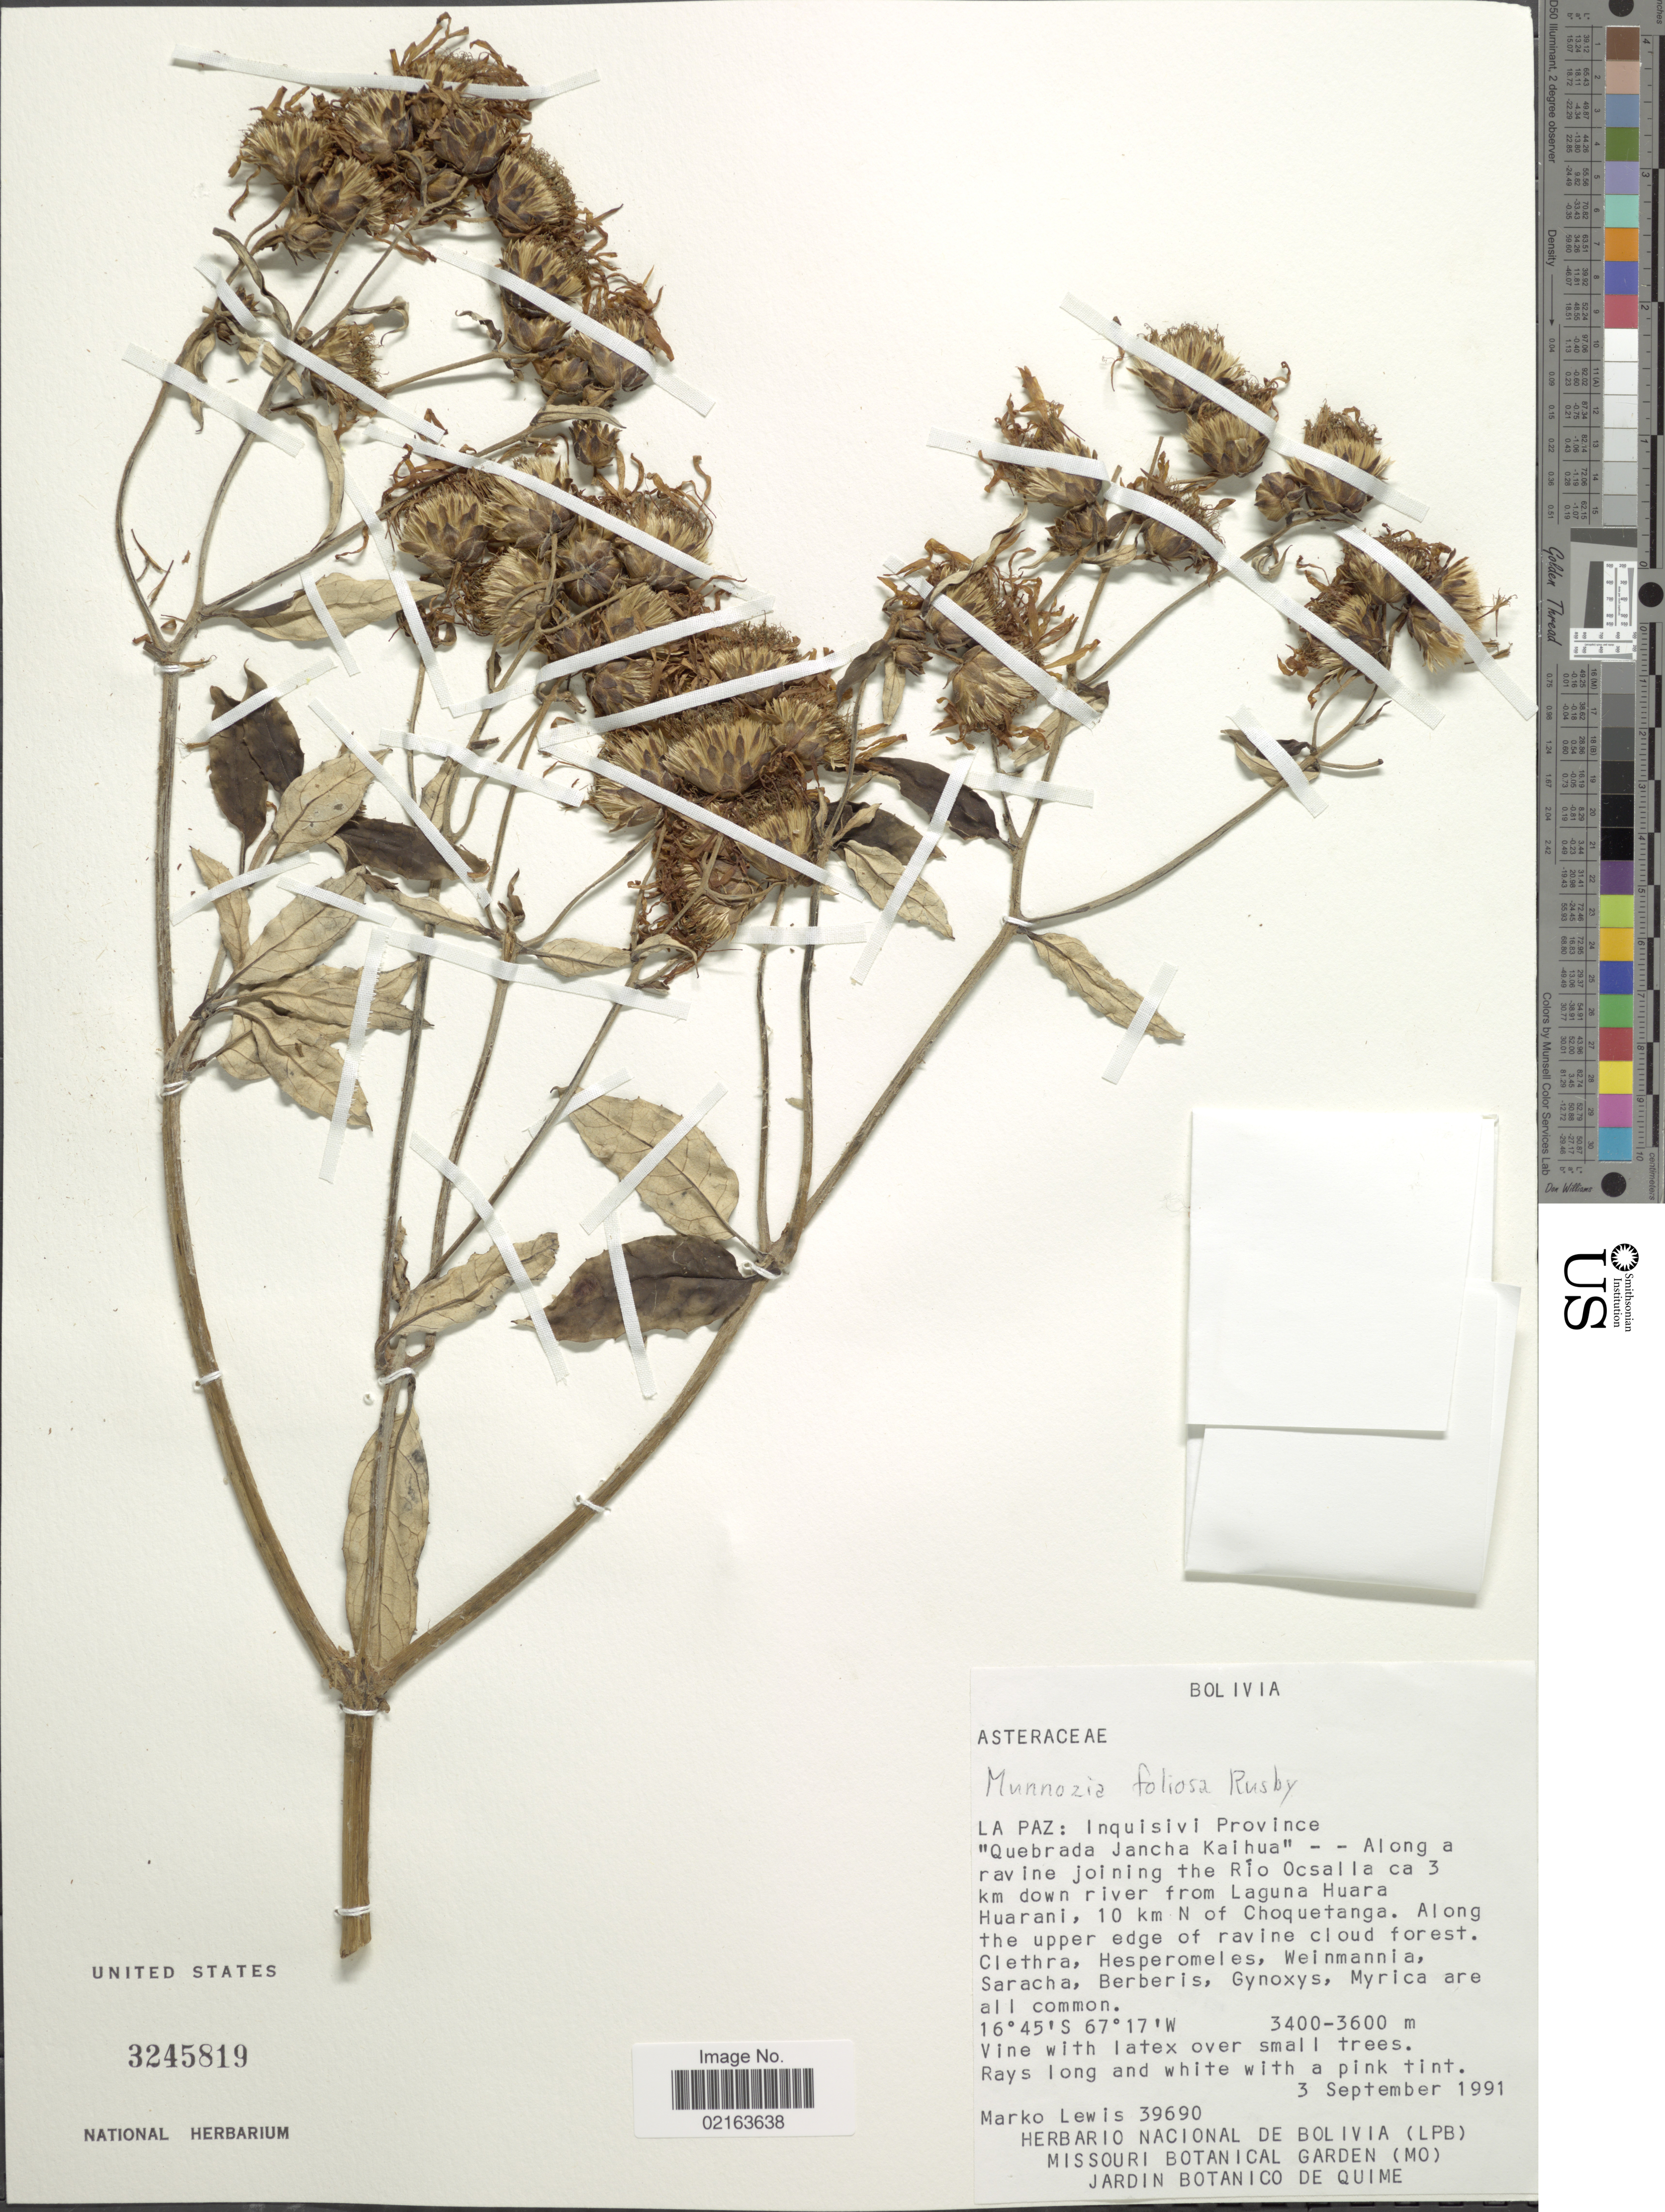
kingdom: Plantae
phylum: Tracheophyta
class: Magnoliopsida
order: Asterales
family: Asteraceae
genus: Munnozia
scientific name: Munnozia foliosa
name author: Rusby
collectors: M. A. Lewis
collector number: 39690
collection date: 1991-09-03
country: Bolivia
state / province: La Paz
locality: La Paz: Inquisivi Province. "Quebrada Jancha Kaihua" - - Along a ravine joining the Río Ocsalla ca 3 km down river from Laguna Huara Huarani, 10 km N of Choquetanga.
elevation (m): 3400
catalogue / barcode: US 3245819